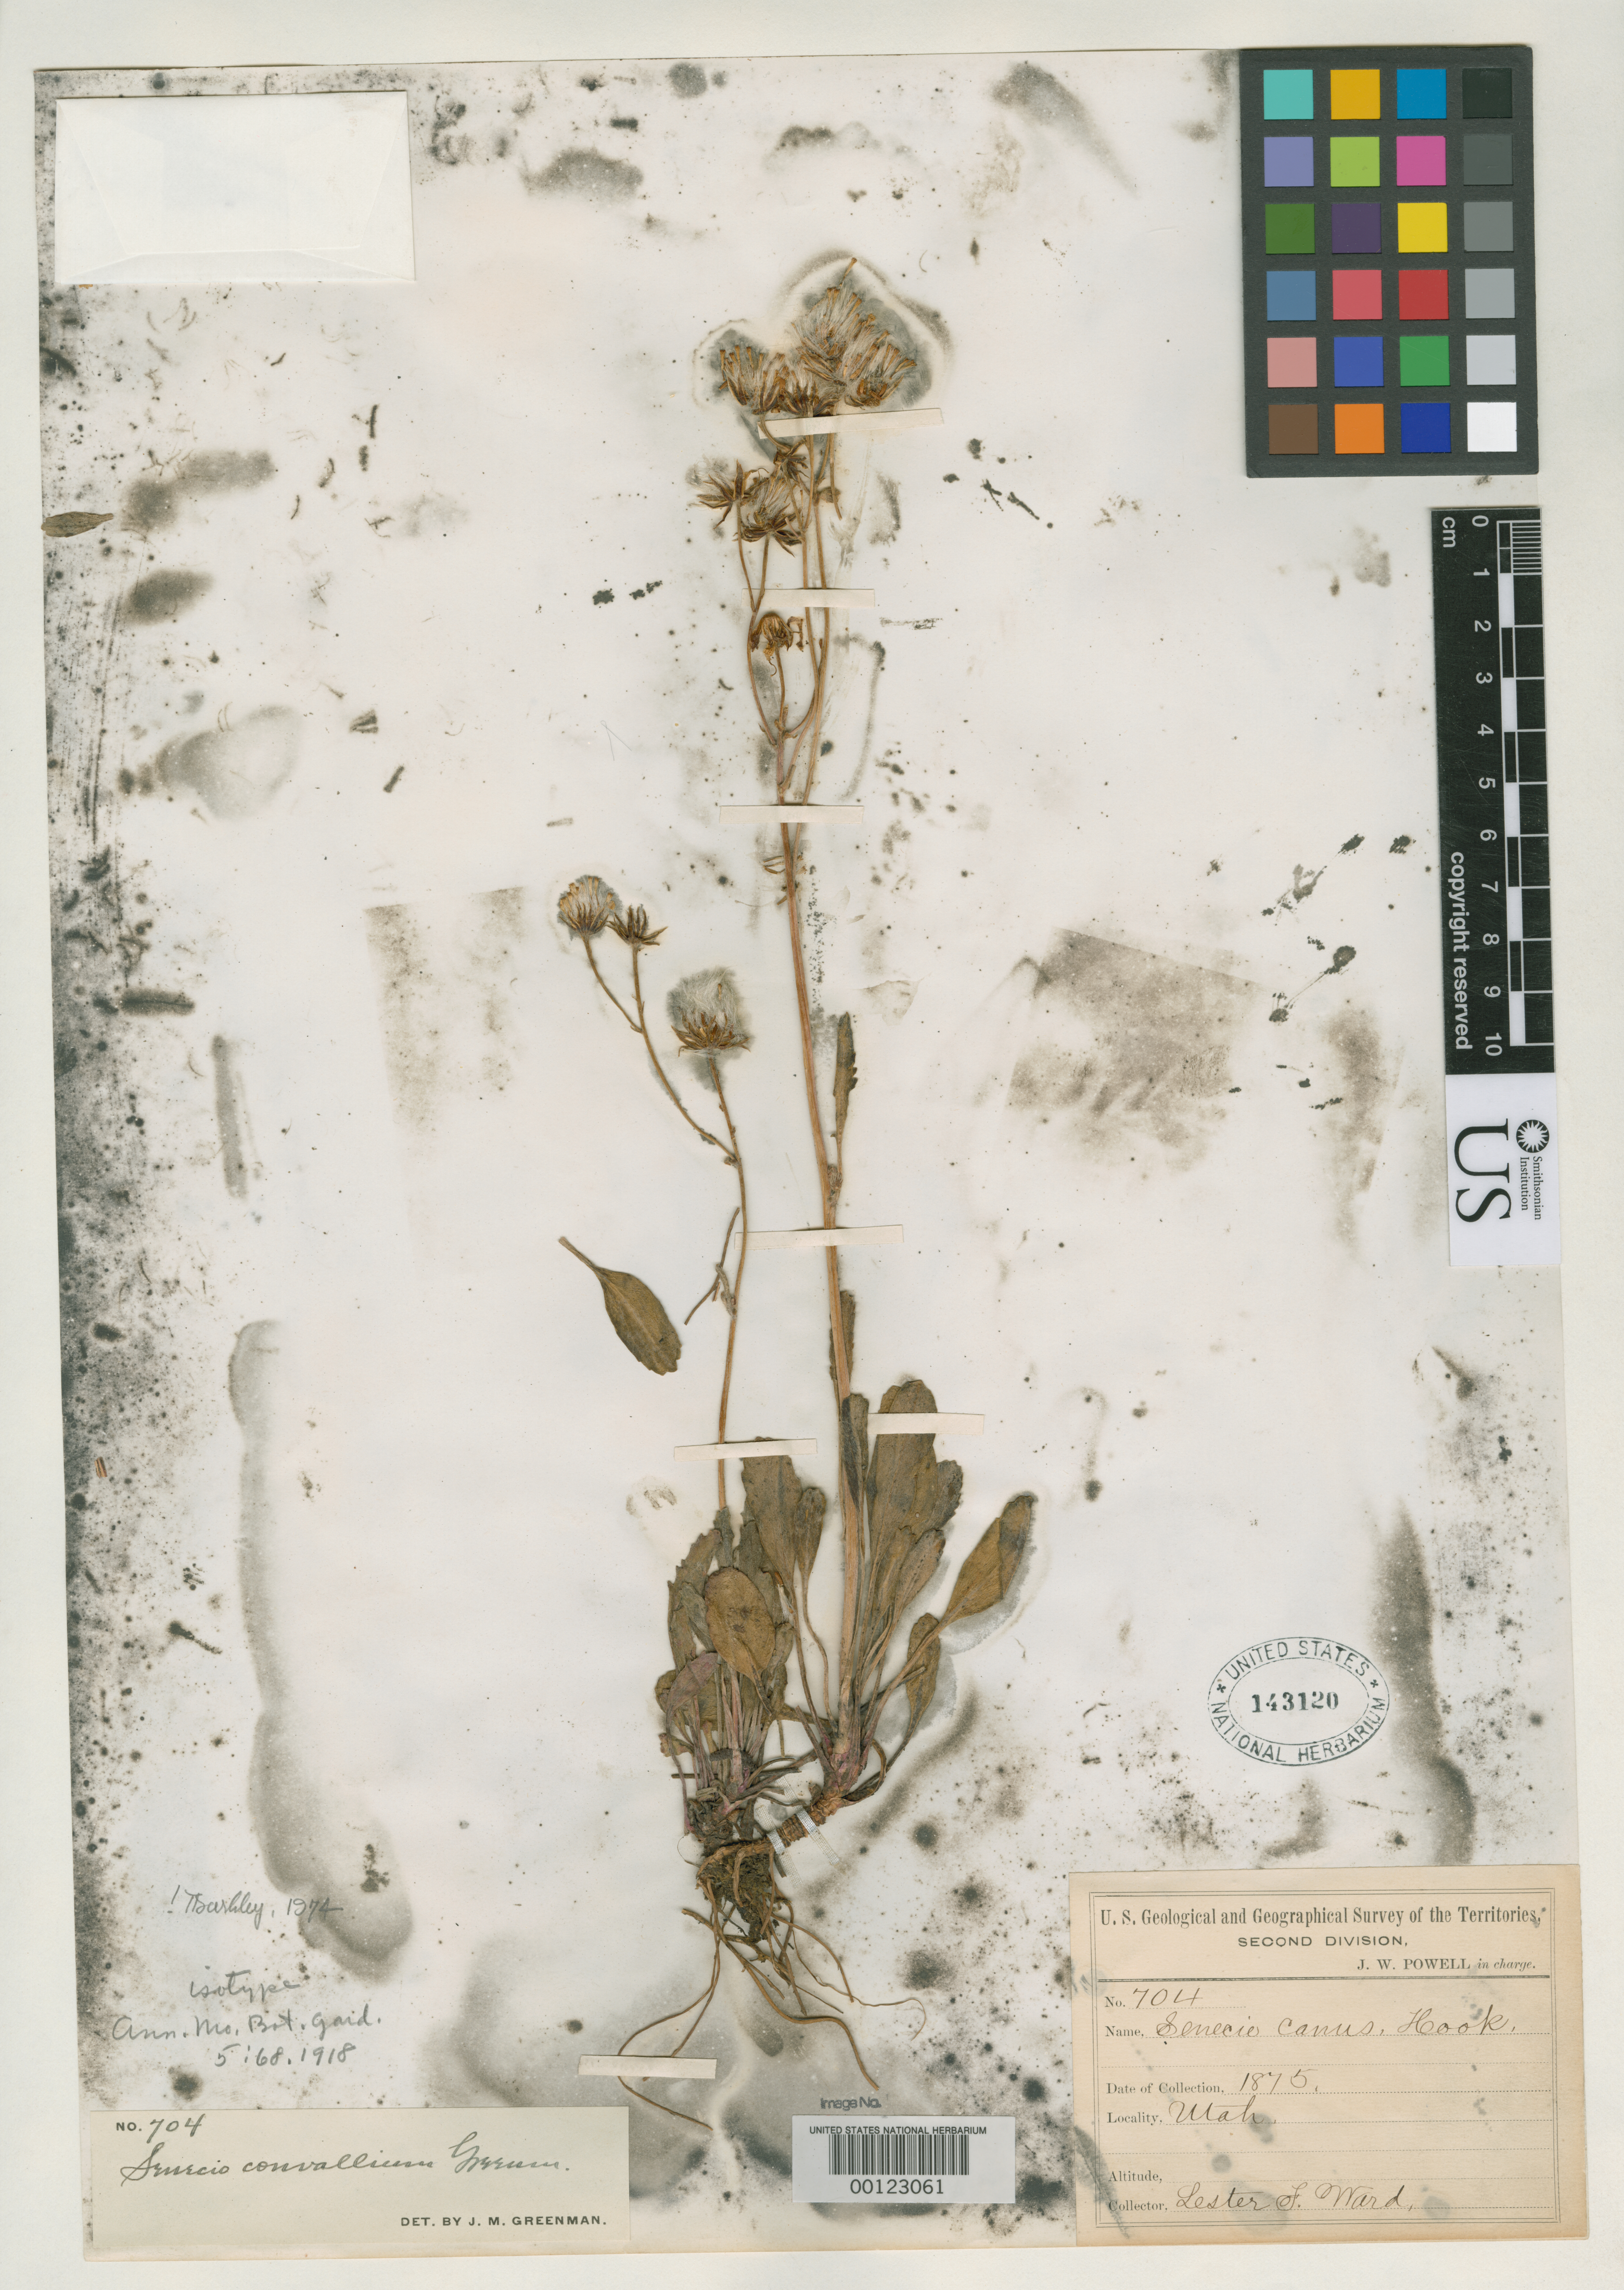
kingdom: Plantae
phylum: Tracheophyta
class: Magnoliopsida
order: Asterales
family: Asteraceae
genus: Senecio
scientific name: Senecio convallium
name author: Greenm.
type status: Isotype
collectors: L. F. Ward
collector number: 704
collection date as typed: Aug 1875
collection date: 1875-08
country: United States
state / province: Utah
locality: Rabbit Valley.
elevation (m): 2130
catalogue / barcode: US 143120